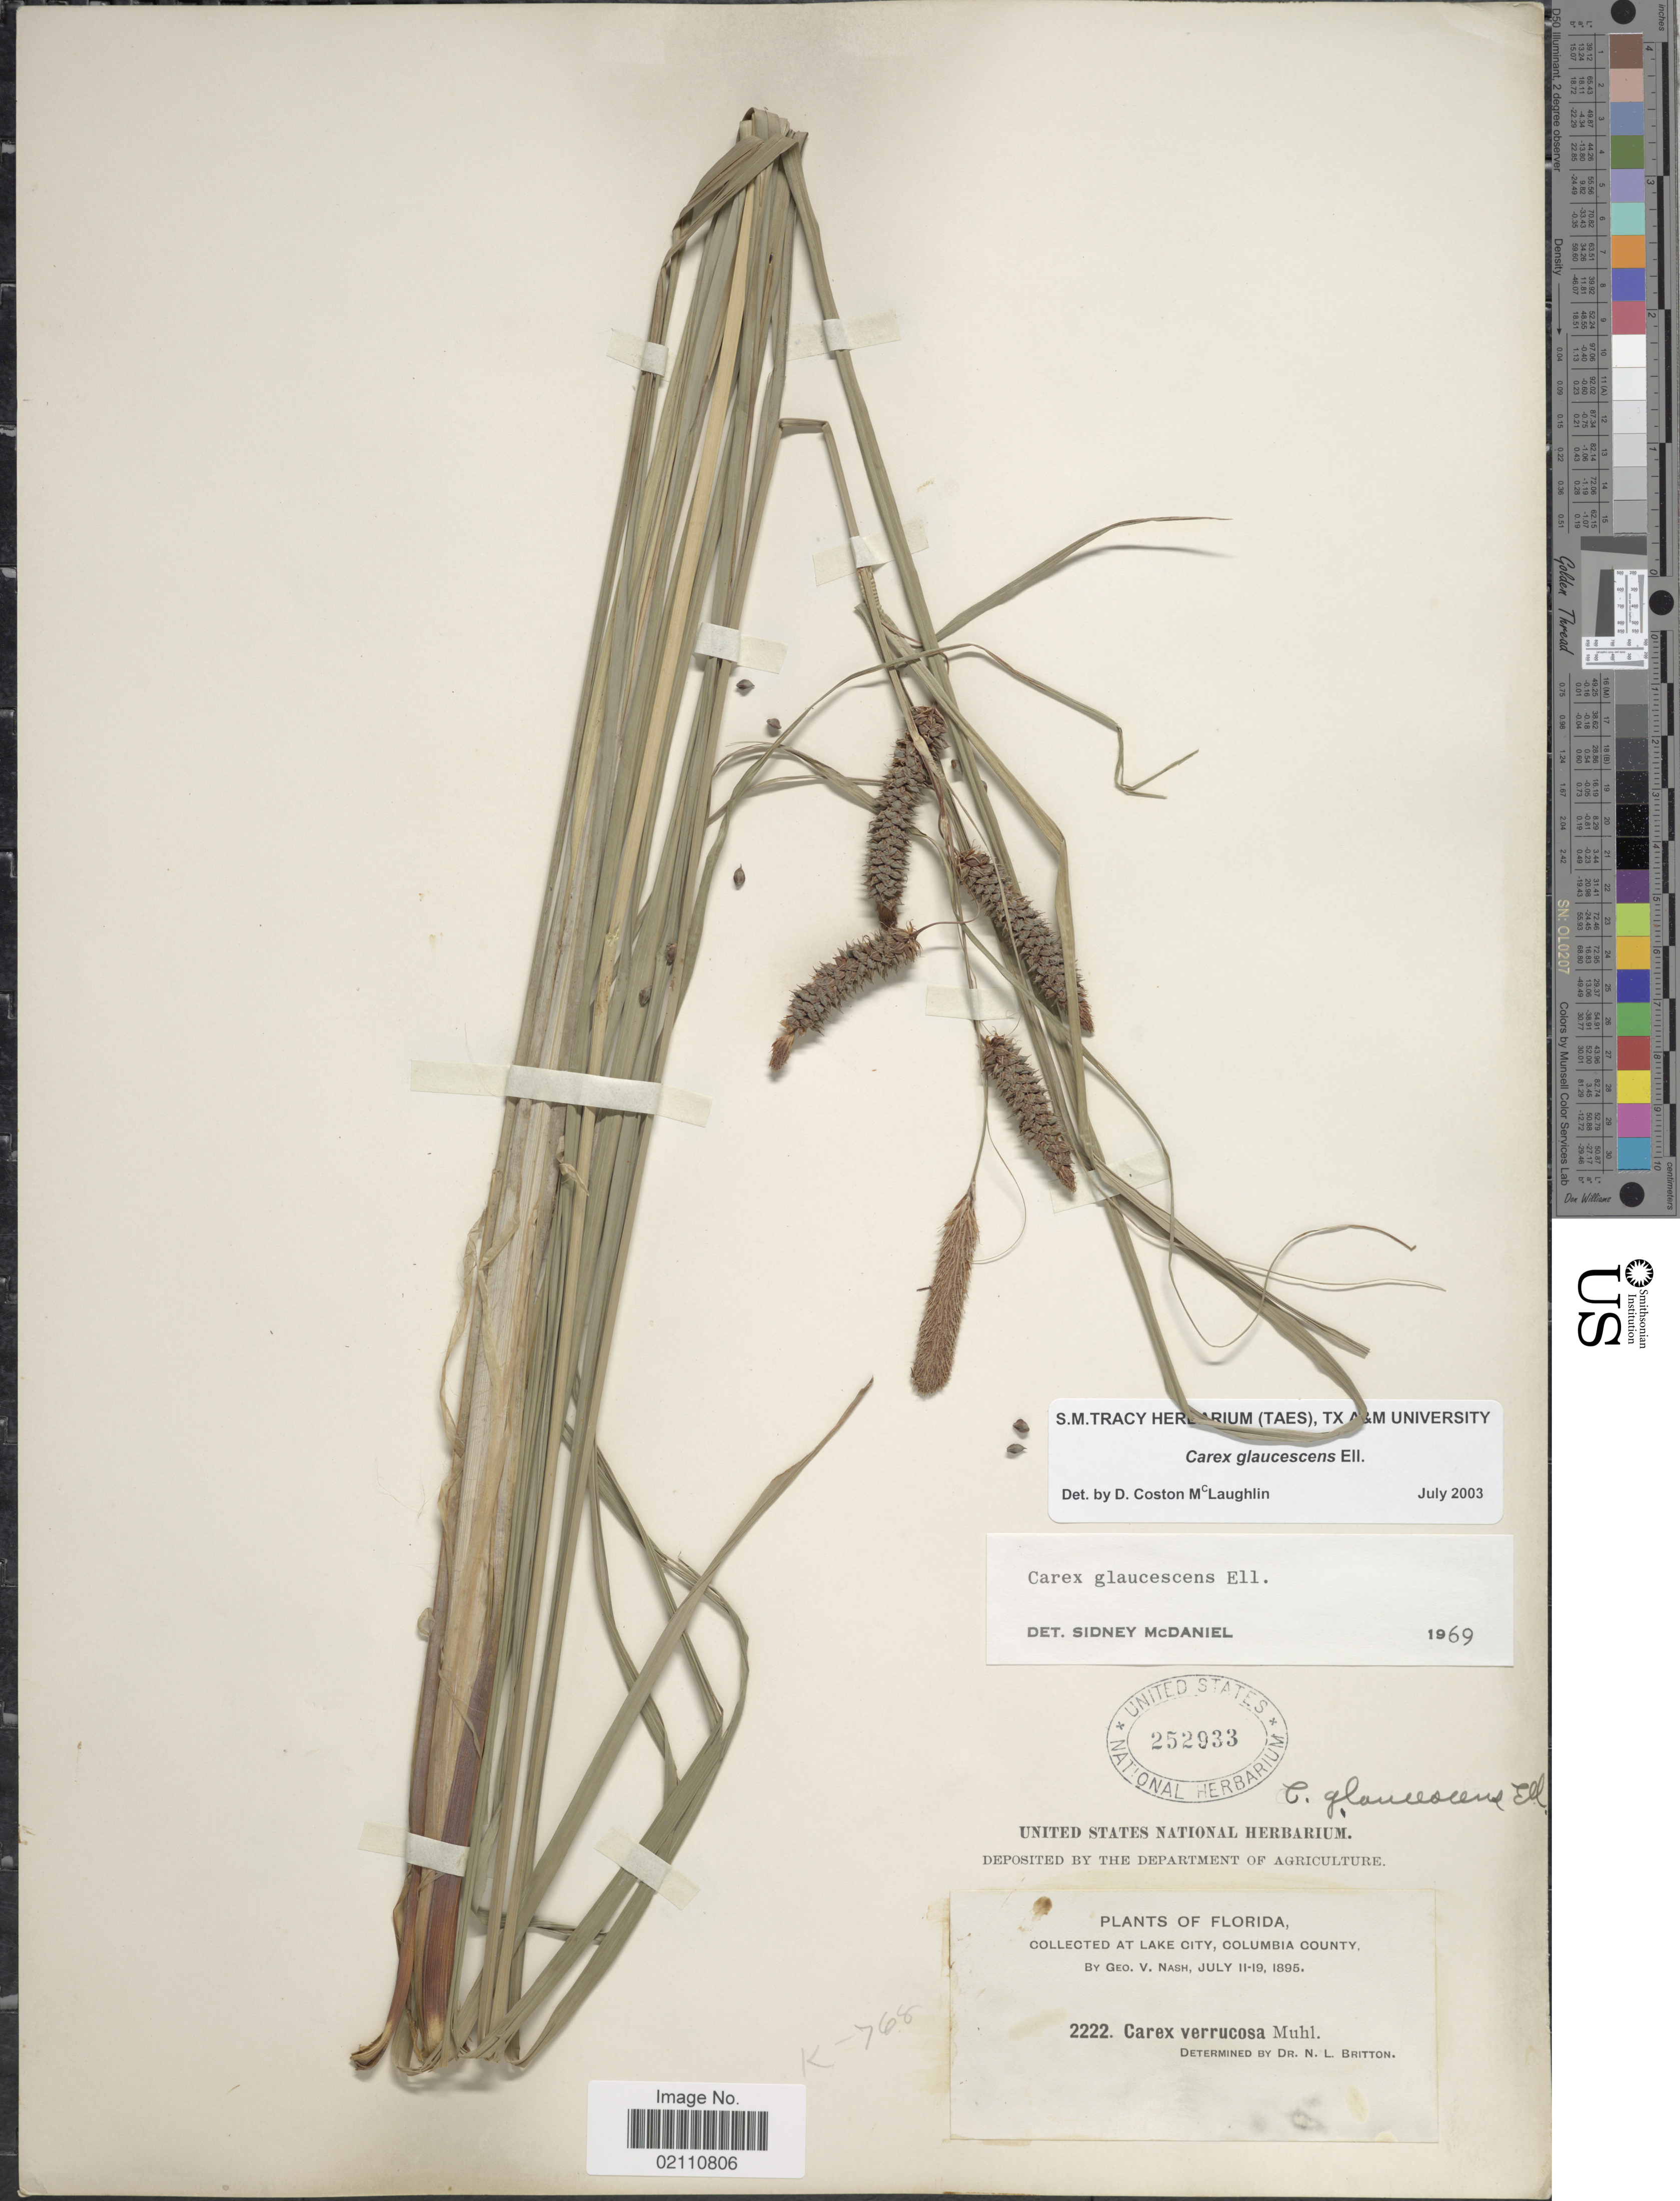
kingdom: Plantae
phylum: Tracheophyta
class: Liliopsida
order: Poales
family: Cyperaceae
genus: Carex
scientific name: Carex glaucescens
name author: Elliott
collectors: G. V. Nash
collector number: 2222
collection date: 1895-07-11/1895-07-19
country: United States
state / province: Florida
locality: Lake City, Columbia County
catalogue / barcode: US 252933